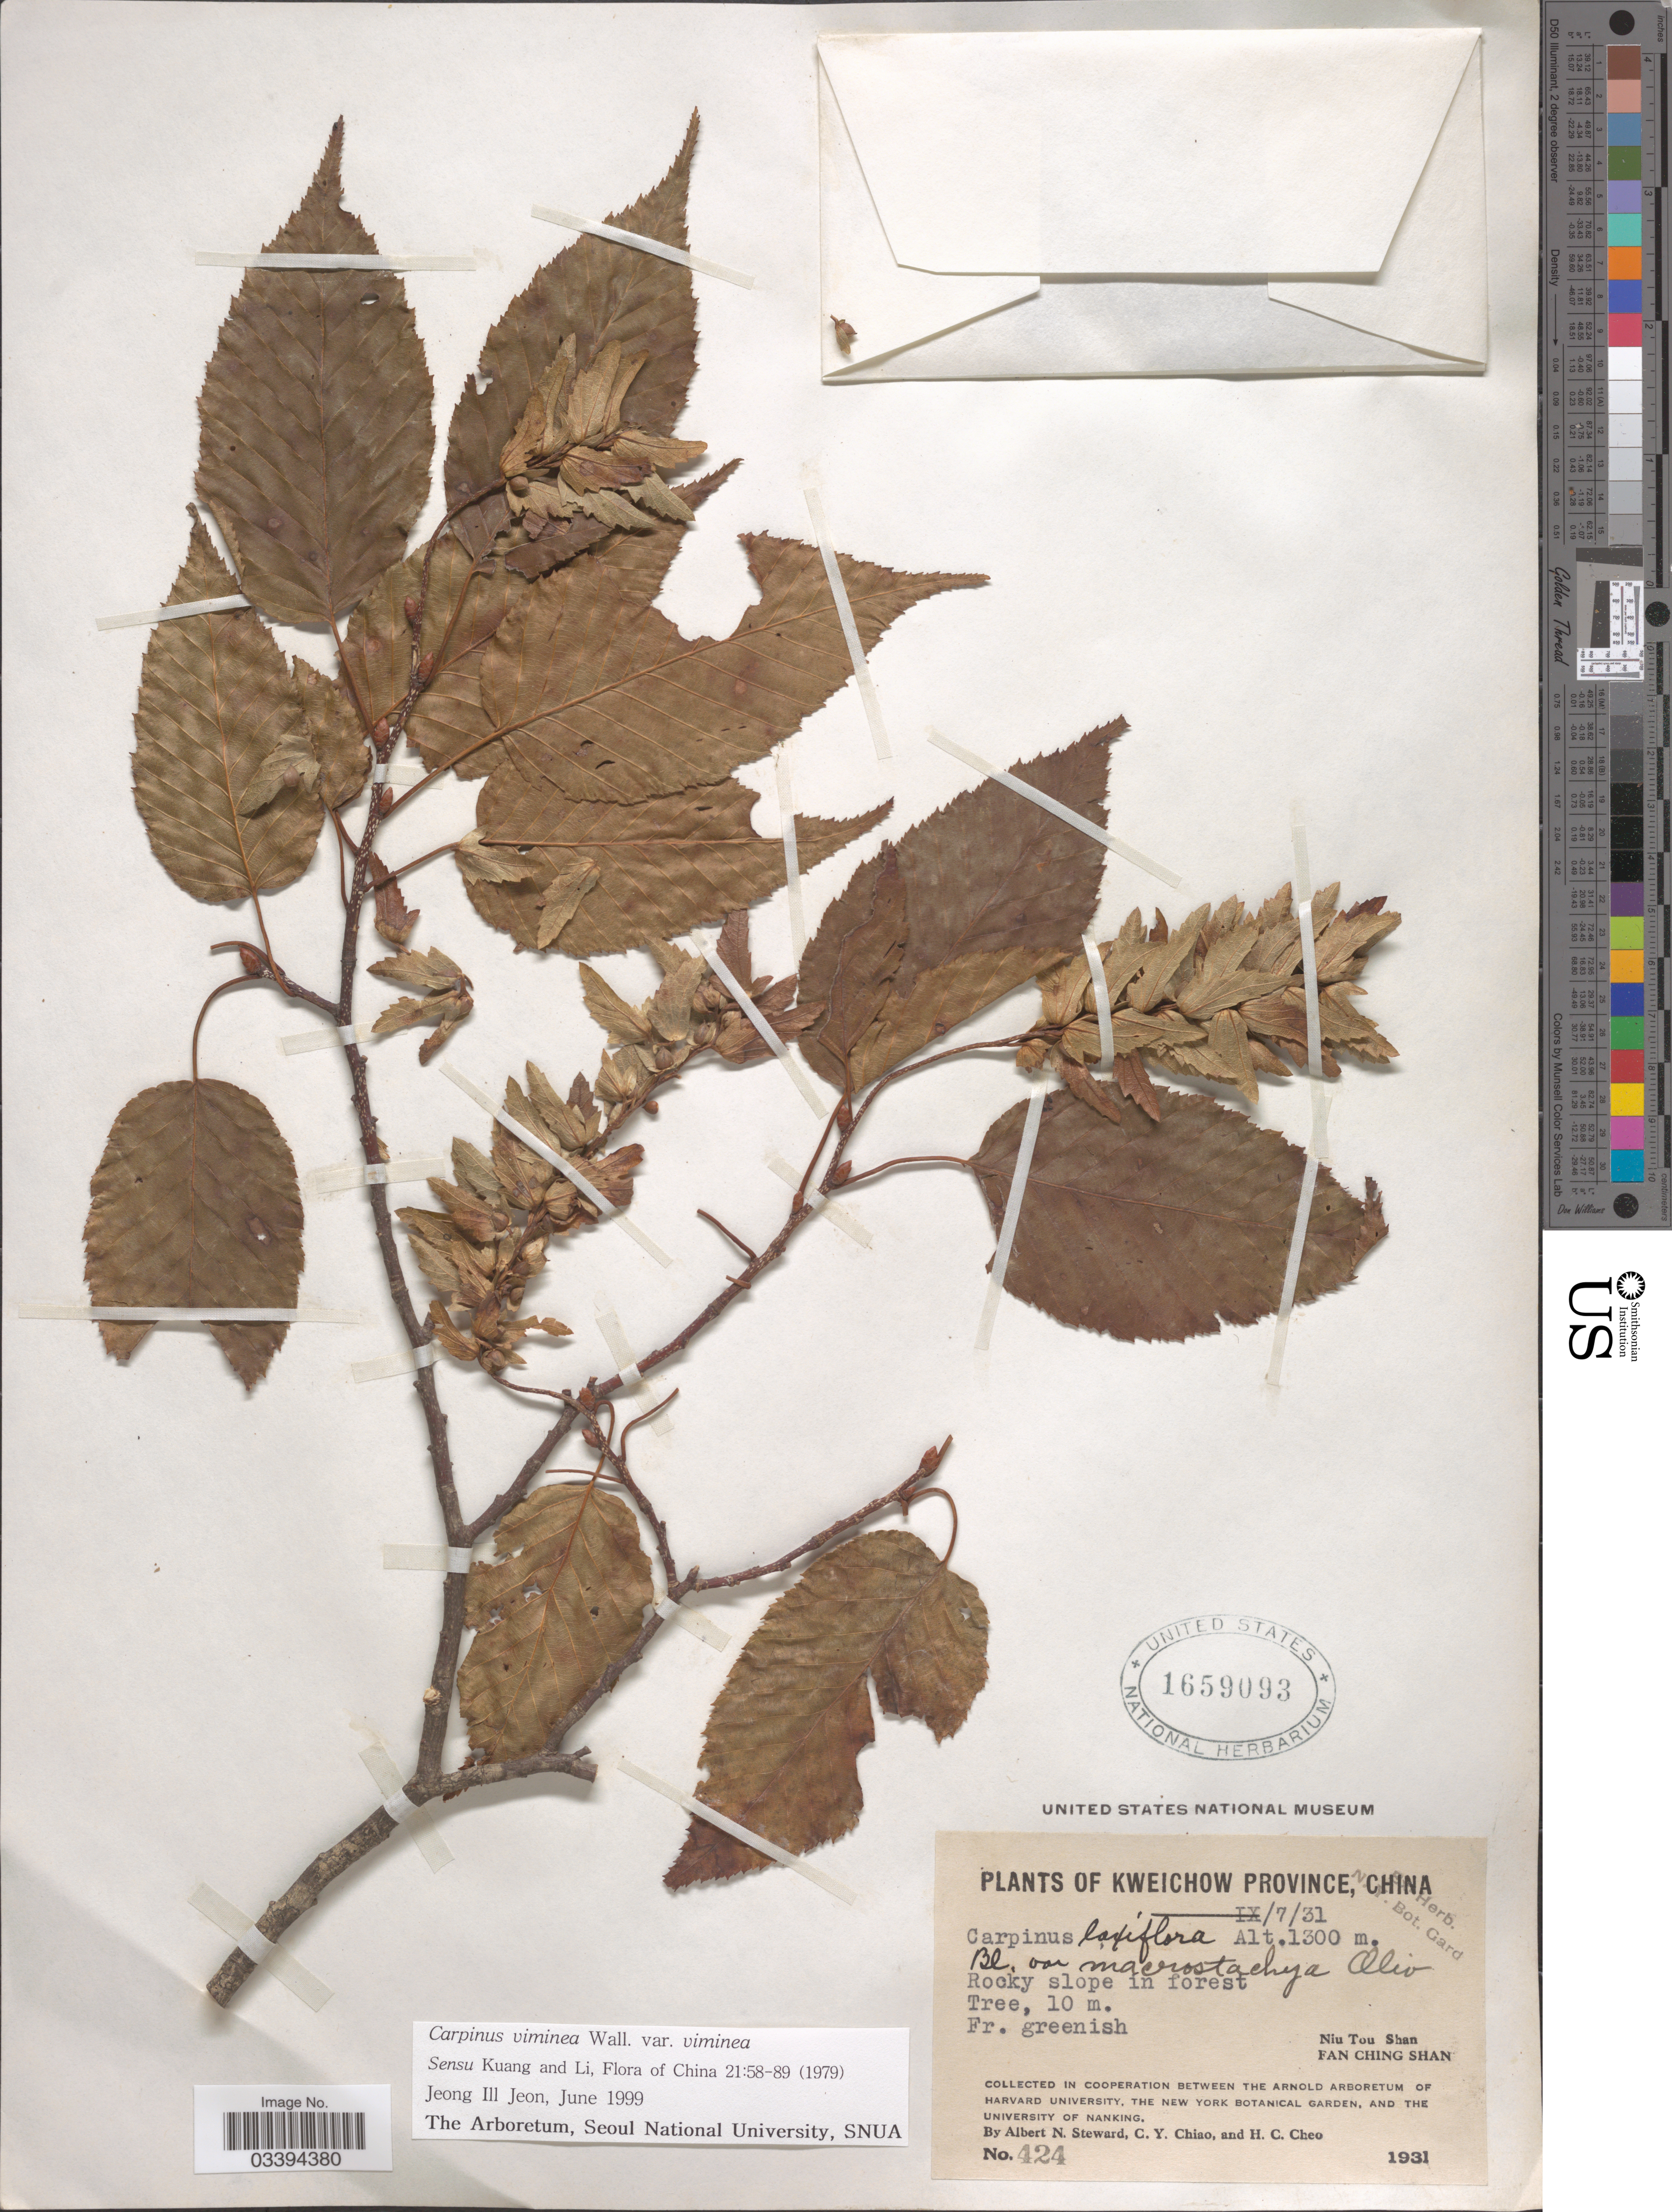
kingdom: Plantae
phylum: Tracheophyta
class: Magnoliopsida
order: Fagales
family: Betulaceae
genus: Carpinus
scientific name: Carpinus viminea var. viminea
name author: Lindl. ex Wall.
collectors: A. N. Steward, C. Y. Chiao & H. Cheo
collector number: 424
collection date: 1931-09-07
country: China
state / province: Guizhou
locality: Kweichow Province. Niu Tou Shan. Fan Ching Shan.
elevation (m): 1300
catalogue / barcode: US 1659093